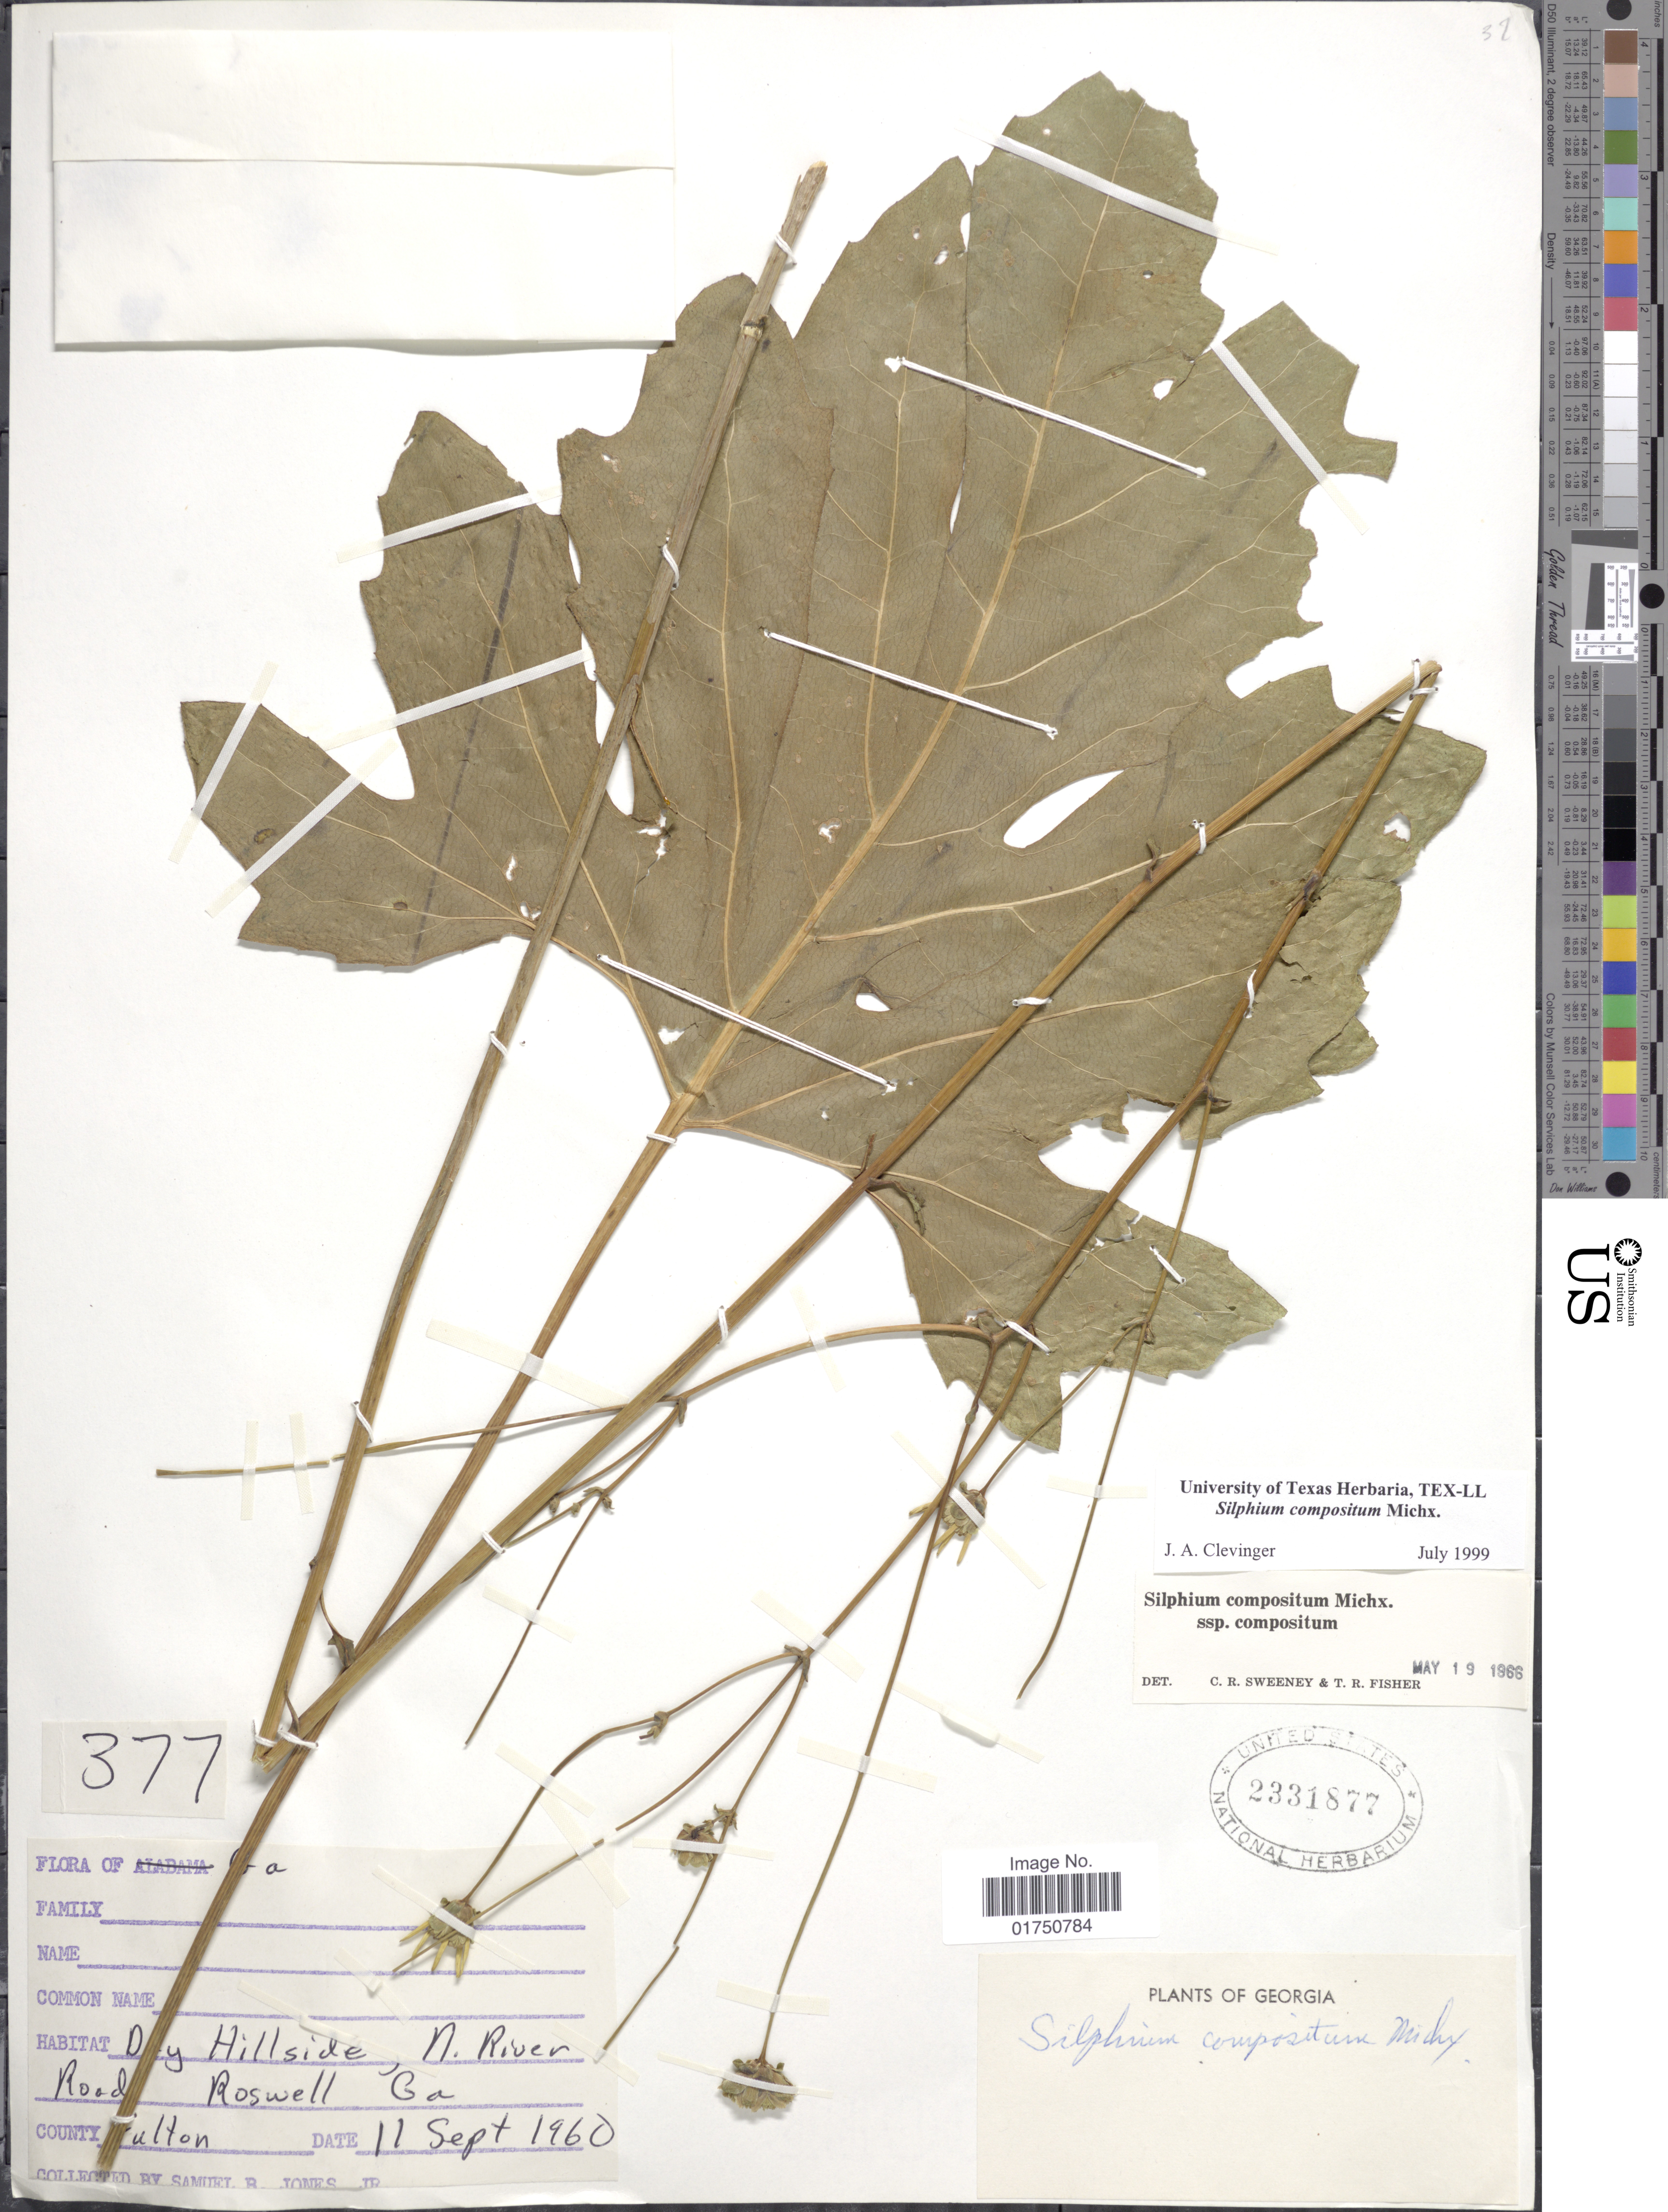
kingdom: Plantae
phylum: Tracheophyta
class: Magnoliopsida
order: Asterales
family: Asteraceae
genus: Silphium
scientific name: Silphium compositum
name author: Michx.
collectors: S. B. Jones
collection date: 1960-09-11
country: United States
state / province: Georgia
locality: Dry Hillside, N. River Road. Roswell, Ga. County Fulton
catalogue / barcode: US 2331877